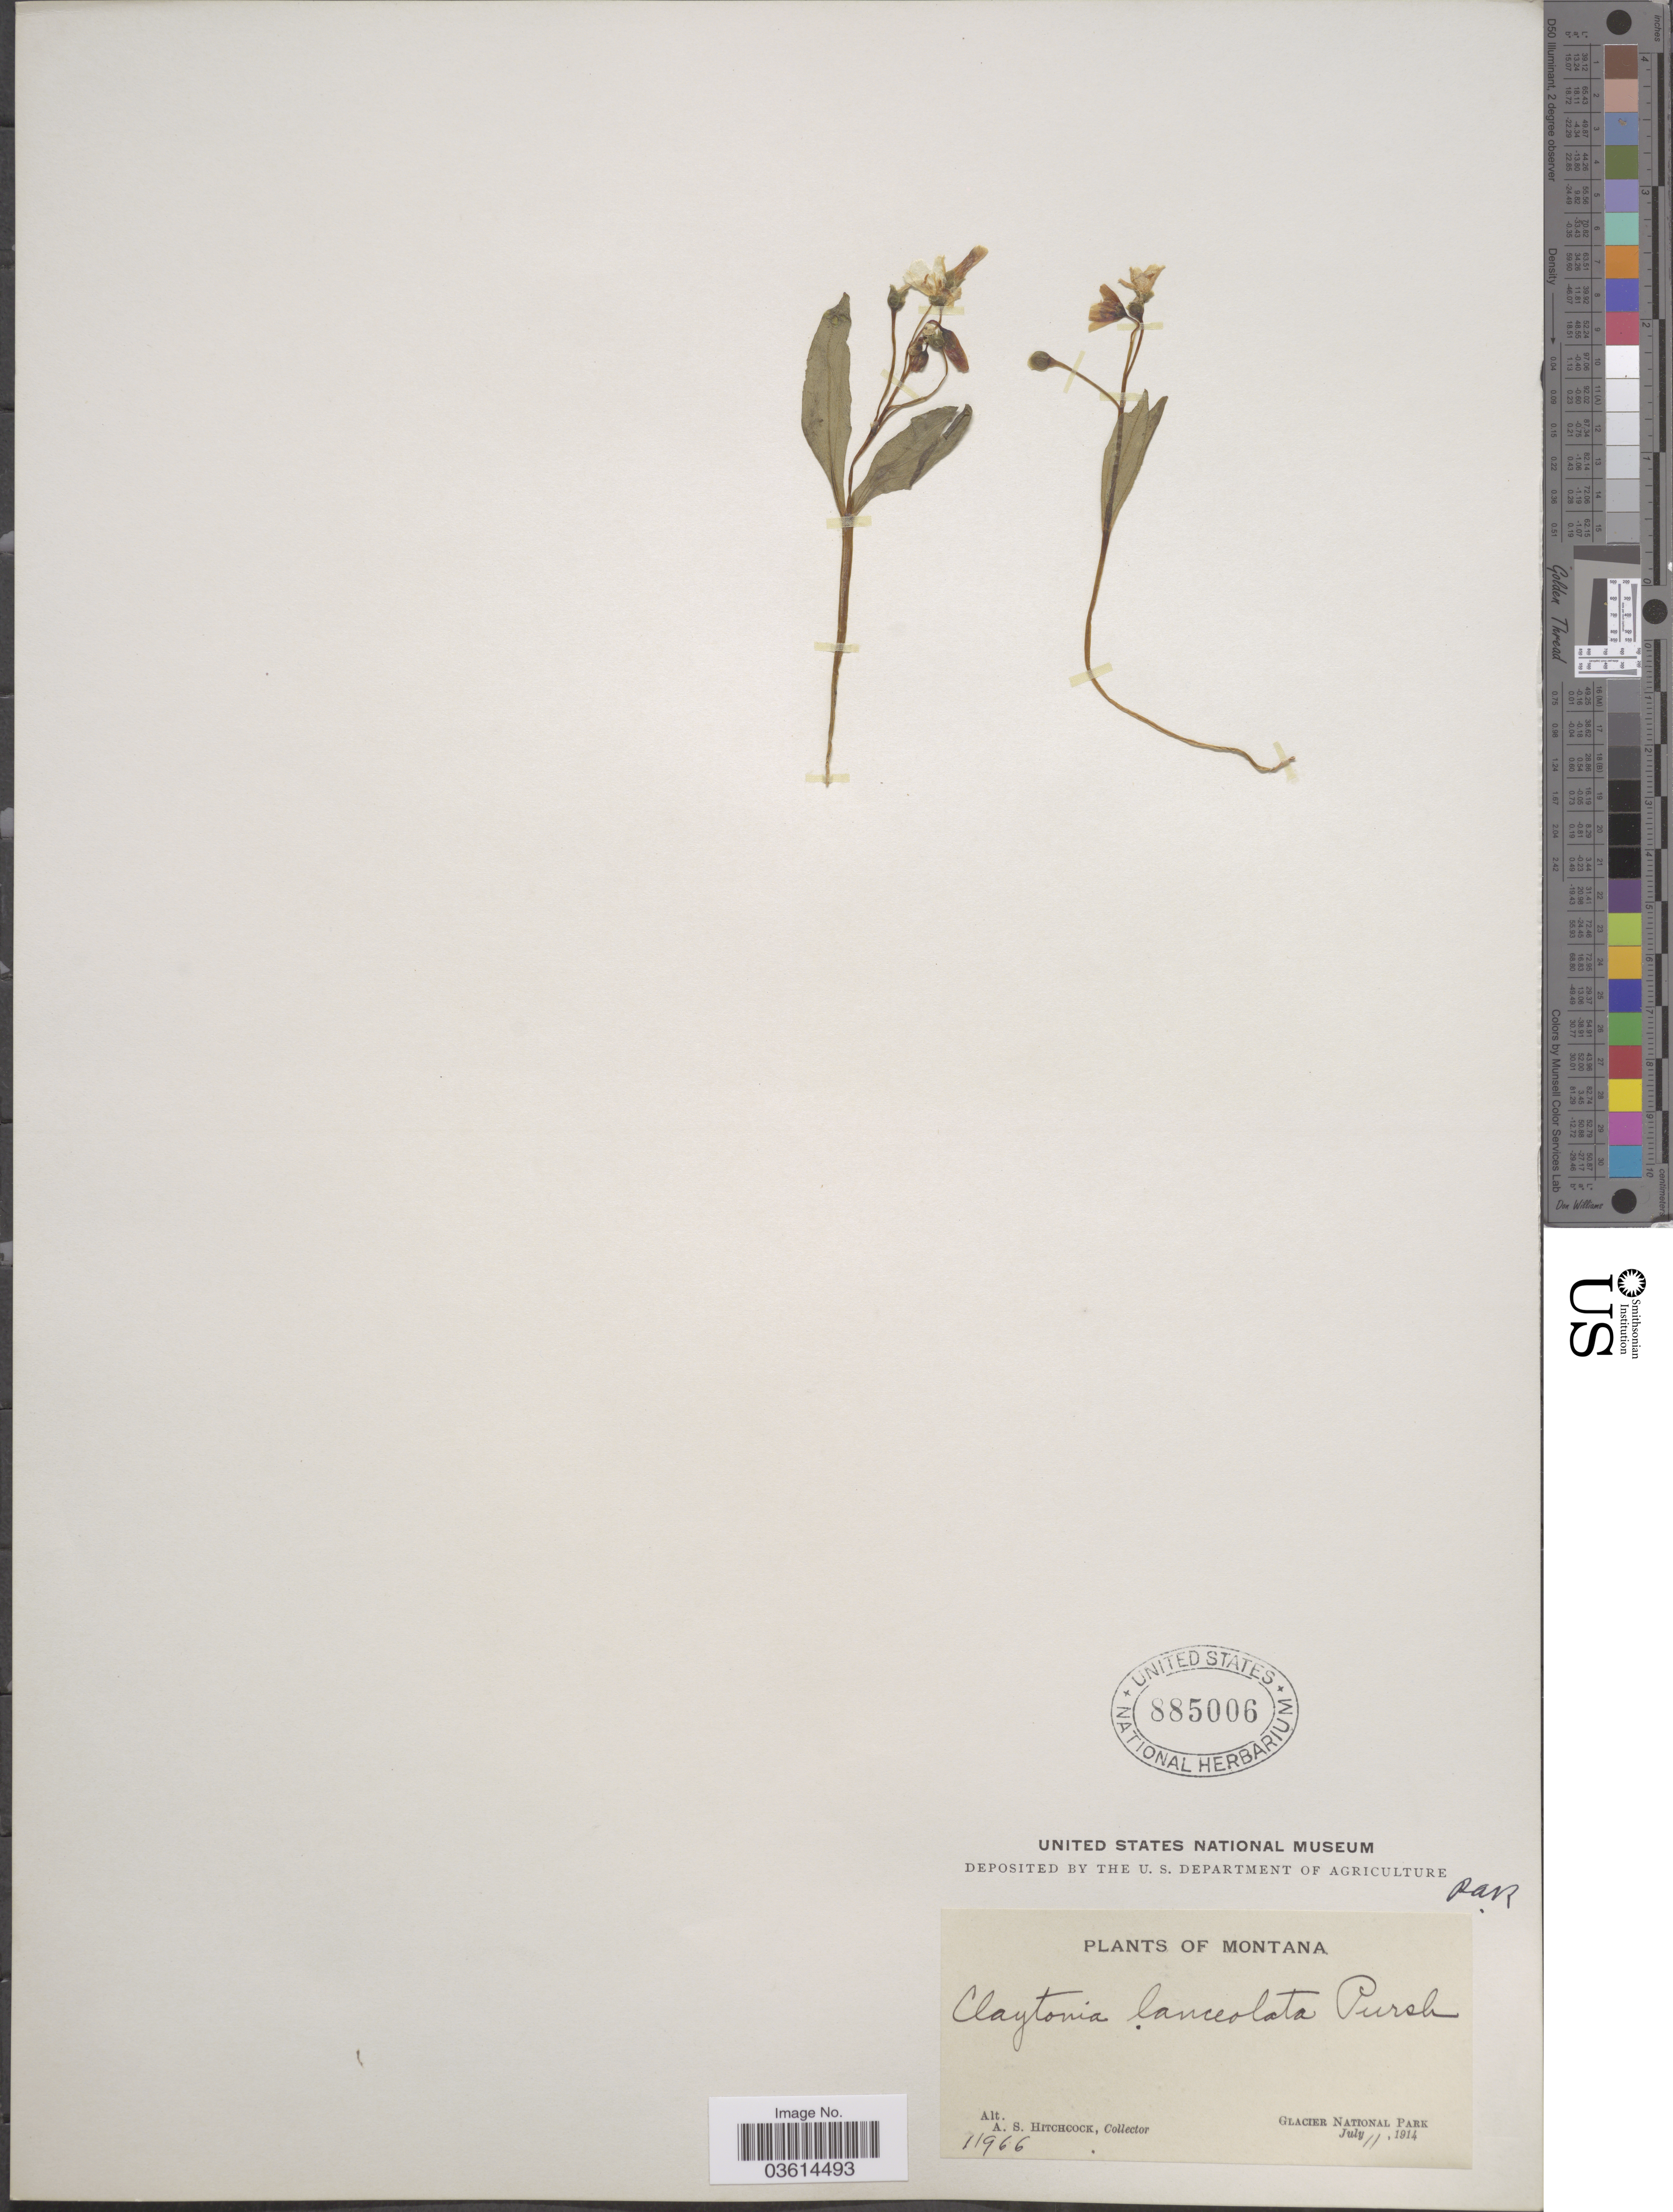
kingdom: Plantae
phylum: Tracheophyta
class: Magnoliopsida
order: Caryophyllales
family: Montiaceae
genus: Claytonia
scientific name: Claytonia lanceolata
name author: Pursh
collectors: A. S. Hitchcock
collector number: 11966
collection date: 1914-07-11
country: United States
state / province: Montana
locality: Glacier National Park.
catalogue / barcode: US 885006